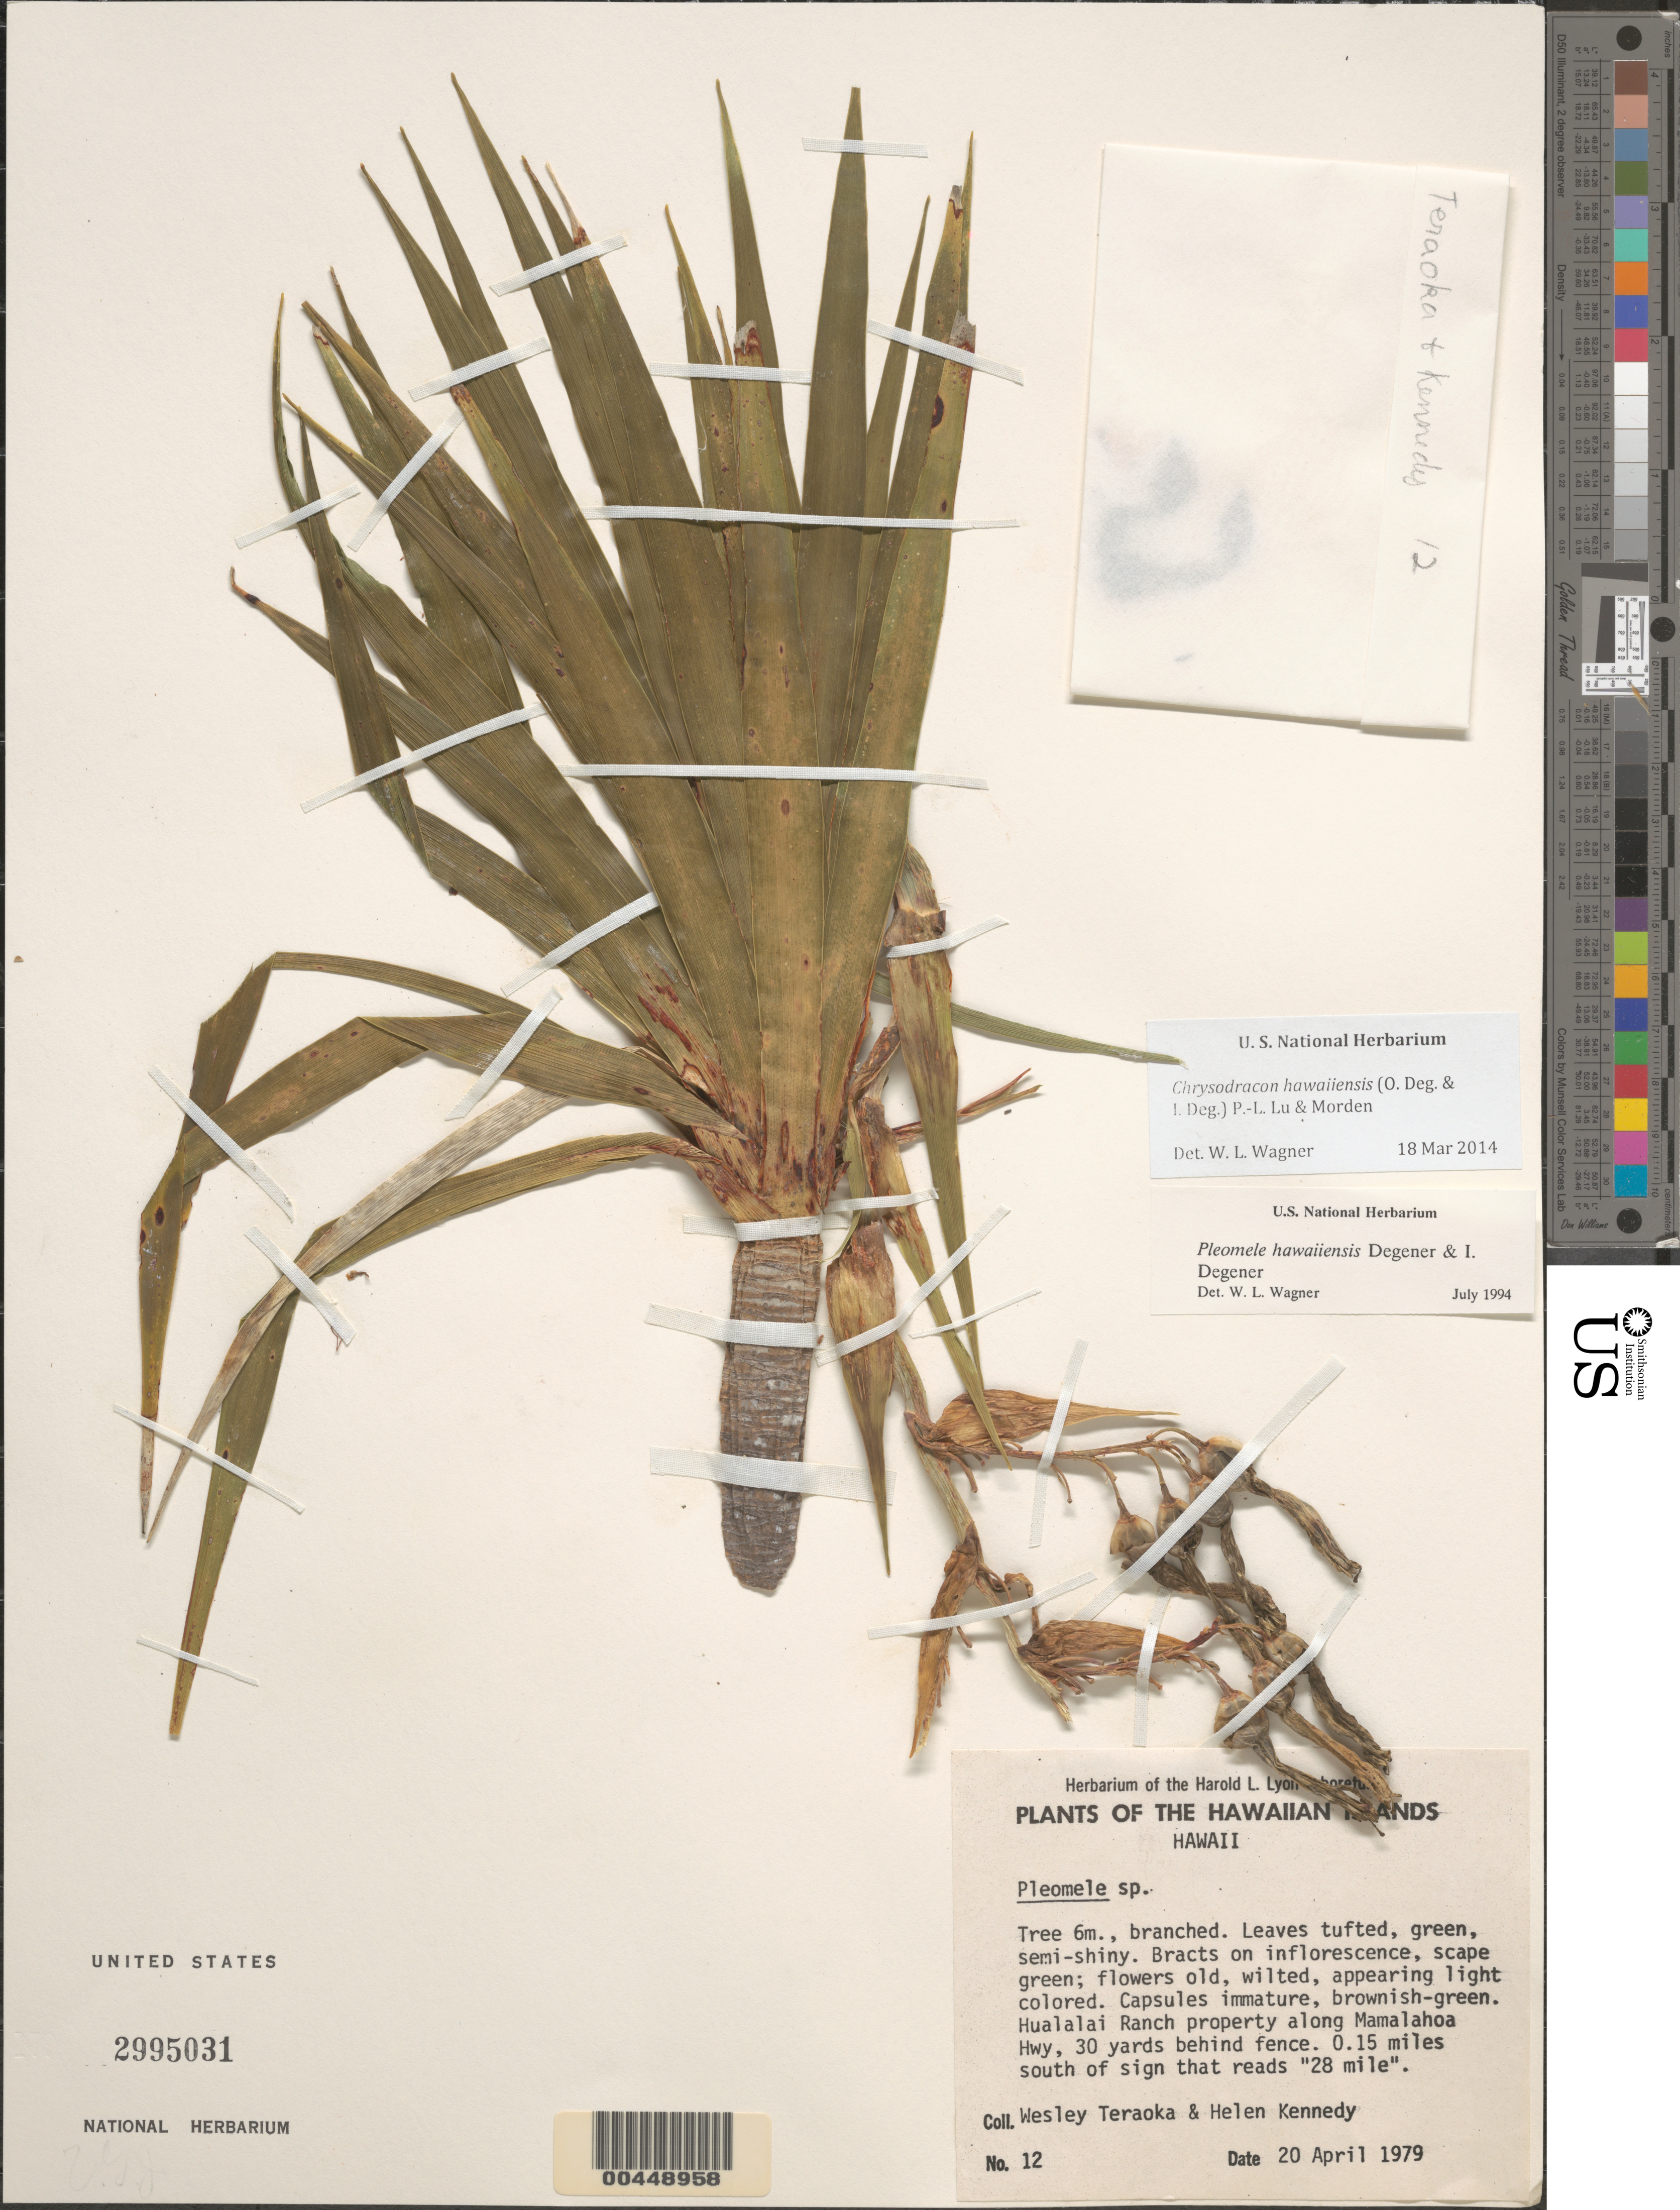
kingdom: Plantae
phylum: Tracheophyta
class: Liliopsida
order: Asparagales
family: Asparagaceae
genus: Dracaena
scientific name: Dracaena konaensis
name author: (H. St. John) Jankalski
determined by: Wagner, W. L., (BOT), Smithsonian Institution - National Museum of Natural History (UNITED STATES)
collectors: W. Teraoka & H. Kennedy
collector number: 12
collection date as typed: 20 Apr 1979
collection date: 1979-04-20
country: United States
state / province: Hawaii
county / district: Hawaii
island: Hawaii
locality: Hualalai Ranch property along Mamalahoa Hwy, 30 yards behind fence, 0.15 miles S of sign that reads 28 Mile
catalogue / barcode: US 2995031